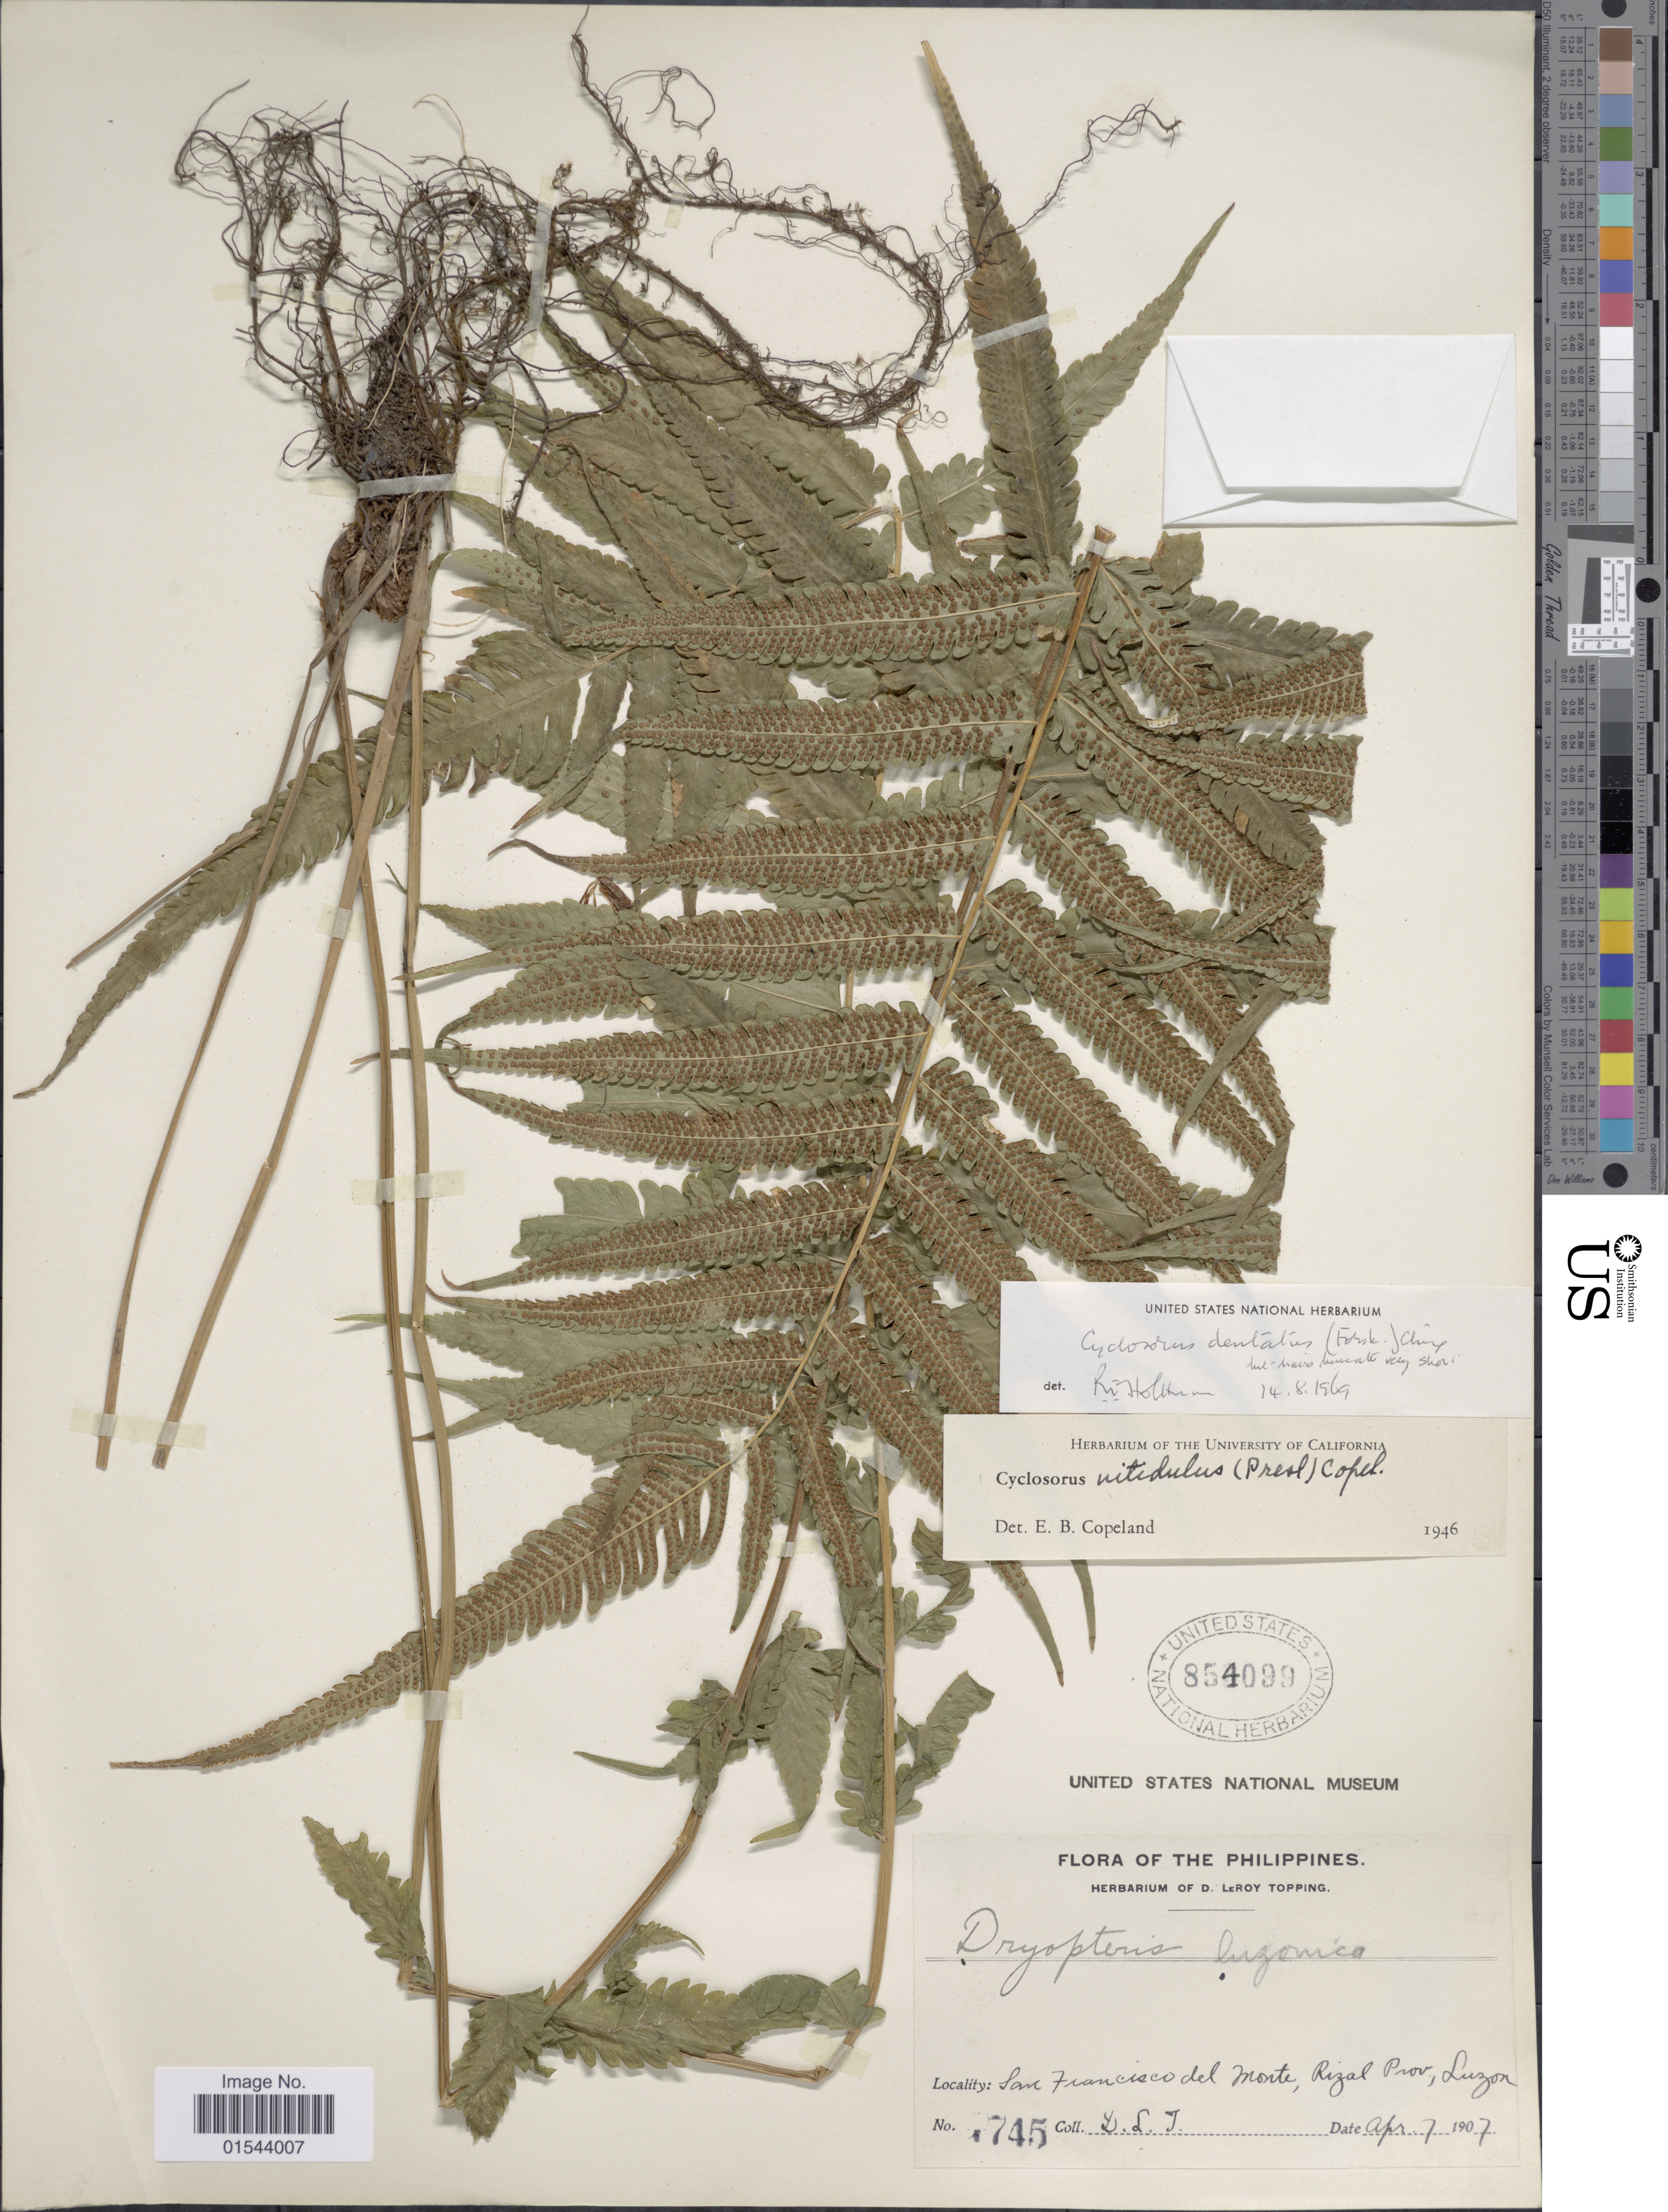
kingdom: Plantae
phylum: Tracheophyta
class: Polypodiopsida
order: Polypodiales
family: Thelypteridaceae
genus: Christella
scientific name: Christella dentata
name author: (Forssk.) Brownsey & Jermy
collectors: D. L. Topping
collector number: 4745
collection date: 1907-04-07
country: Philippines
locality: San Francisco del Norte, Rizal Prov., Luzon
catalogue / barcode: US 854099